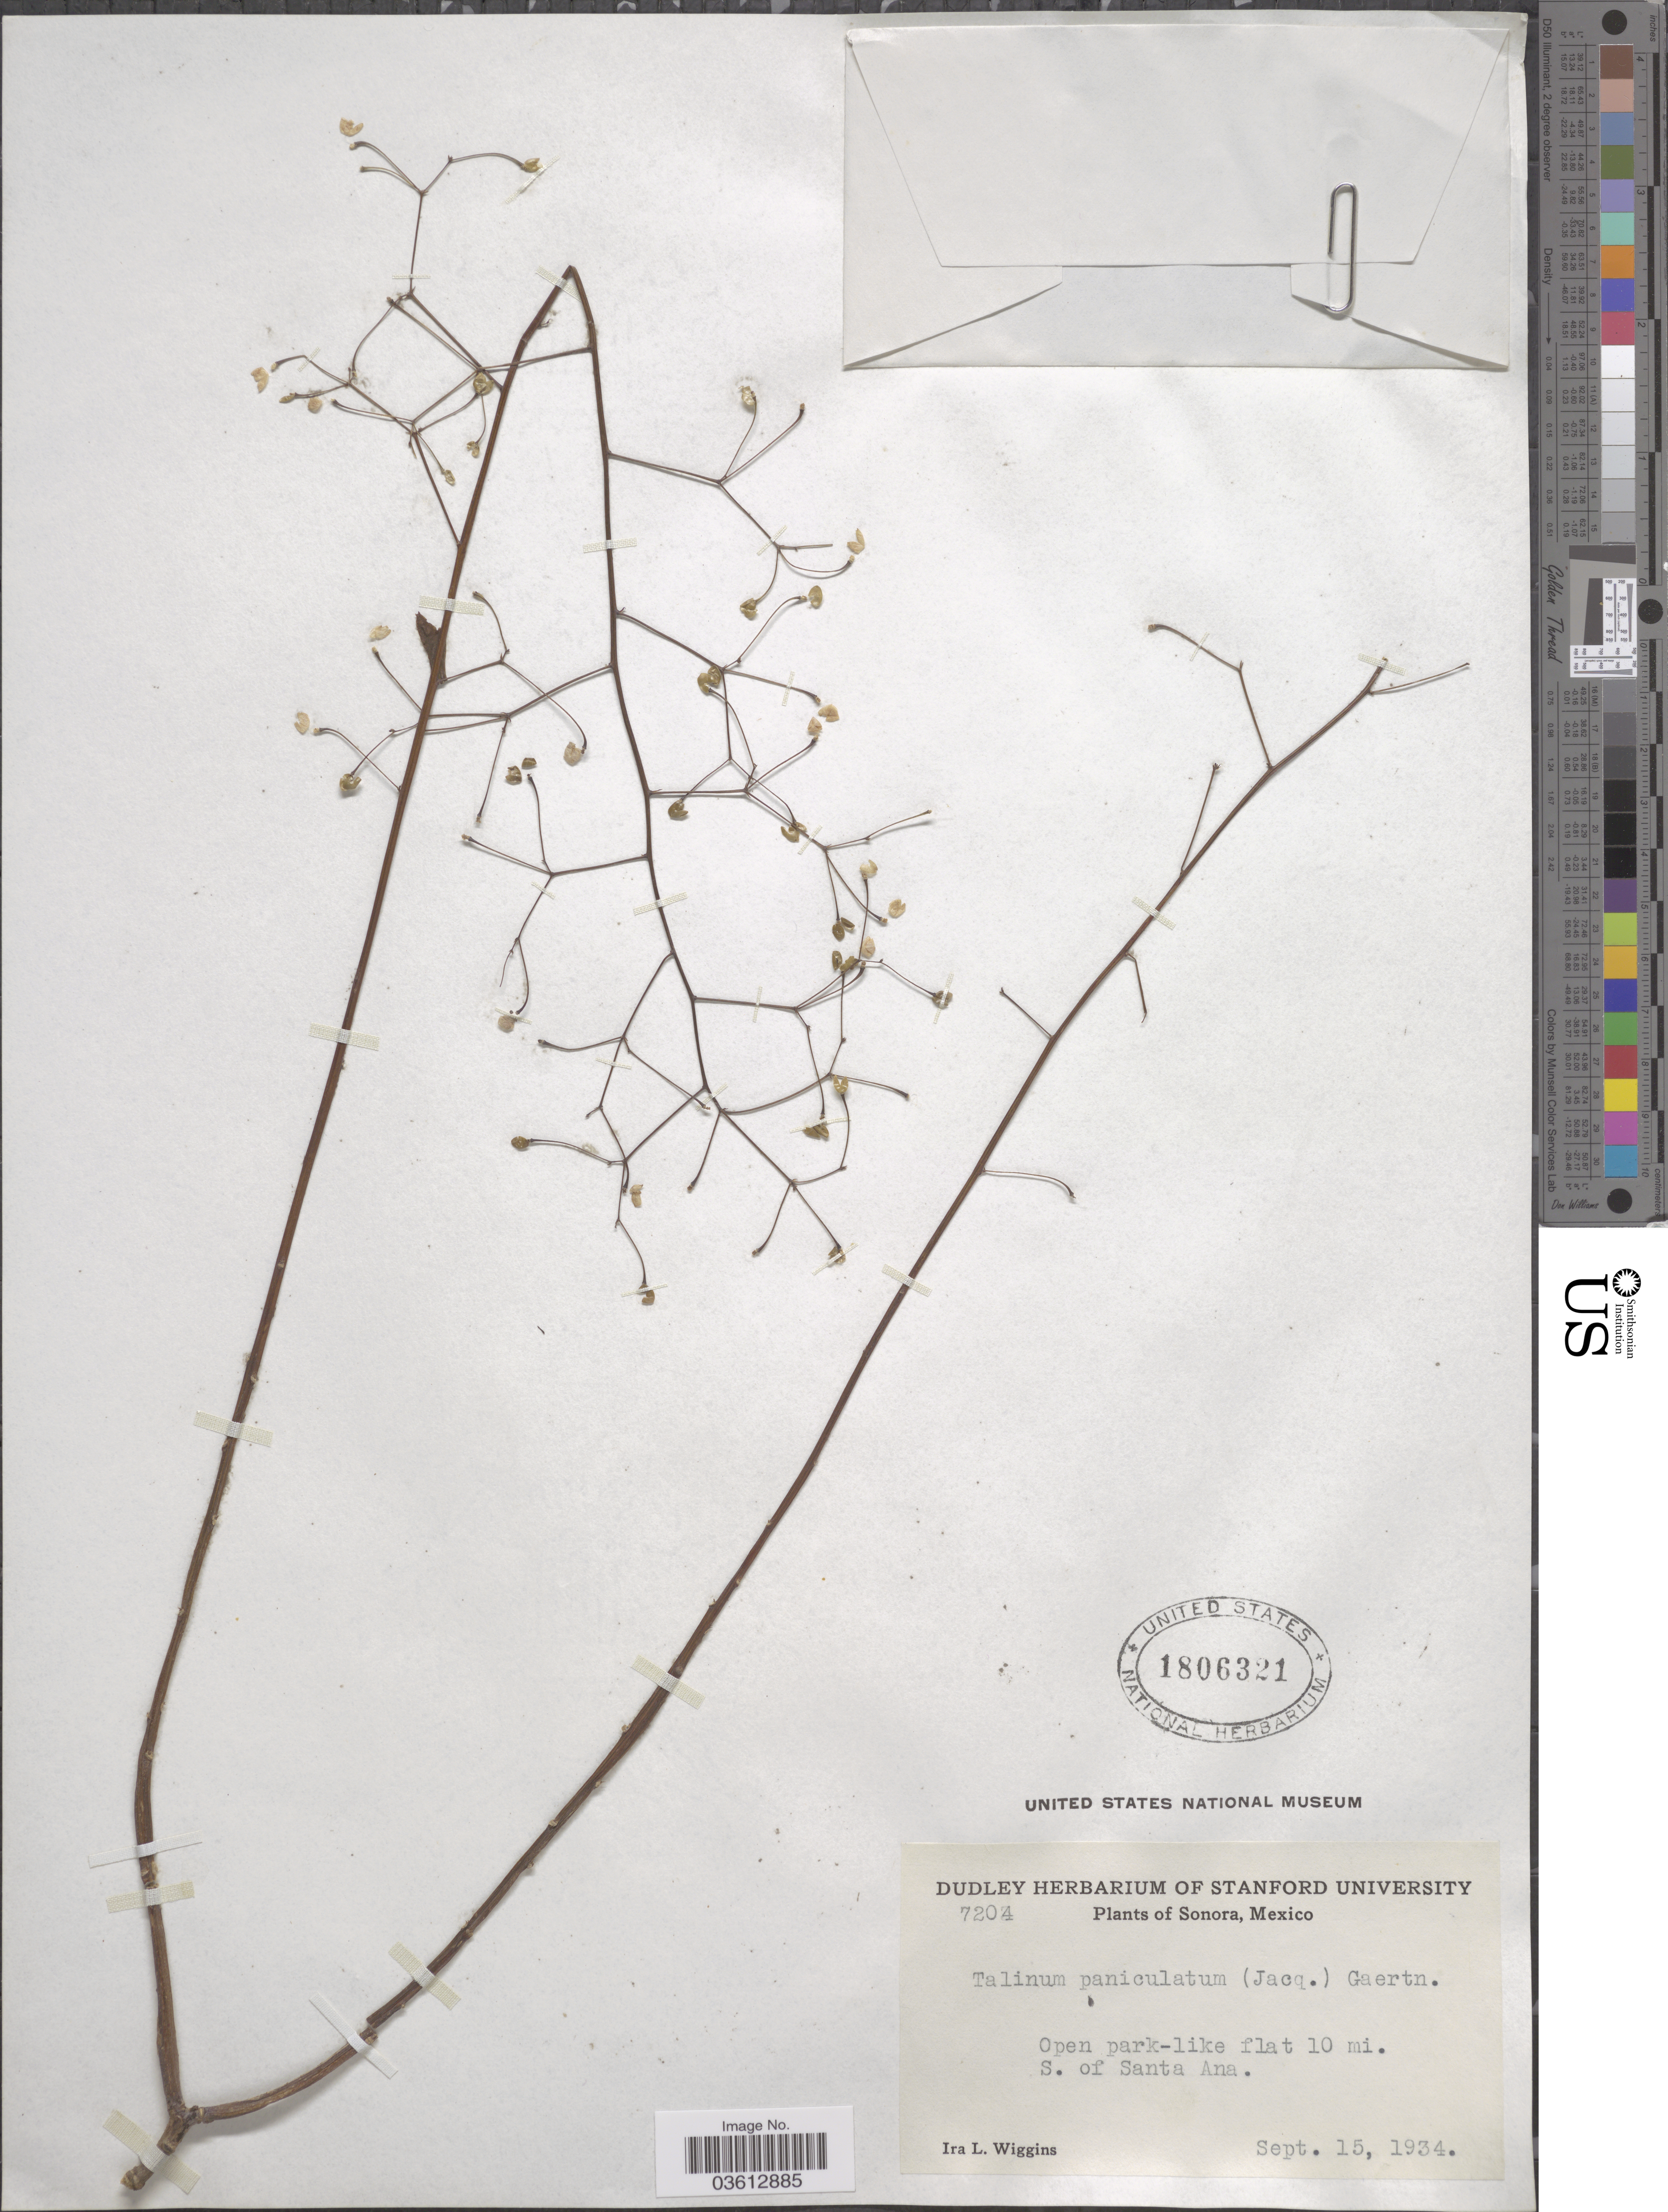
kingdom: Plantae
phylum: Tracheophyta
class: Magnoliopsida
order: Caryophyllales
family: Talinaceae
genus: Talinum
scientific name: Talinum paniculatum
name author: (Jacq.) Gaertn.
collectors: I. L. Wiggins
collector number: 7204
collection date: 1934-09-15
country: Mexico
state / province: Sonora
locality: Open park-like flat 10 mi. S. of Santa Ana.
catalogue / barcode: US 1806321